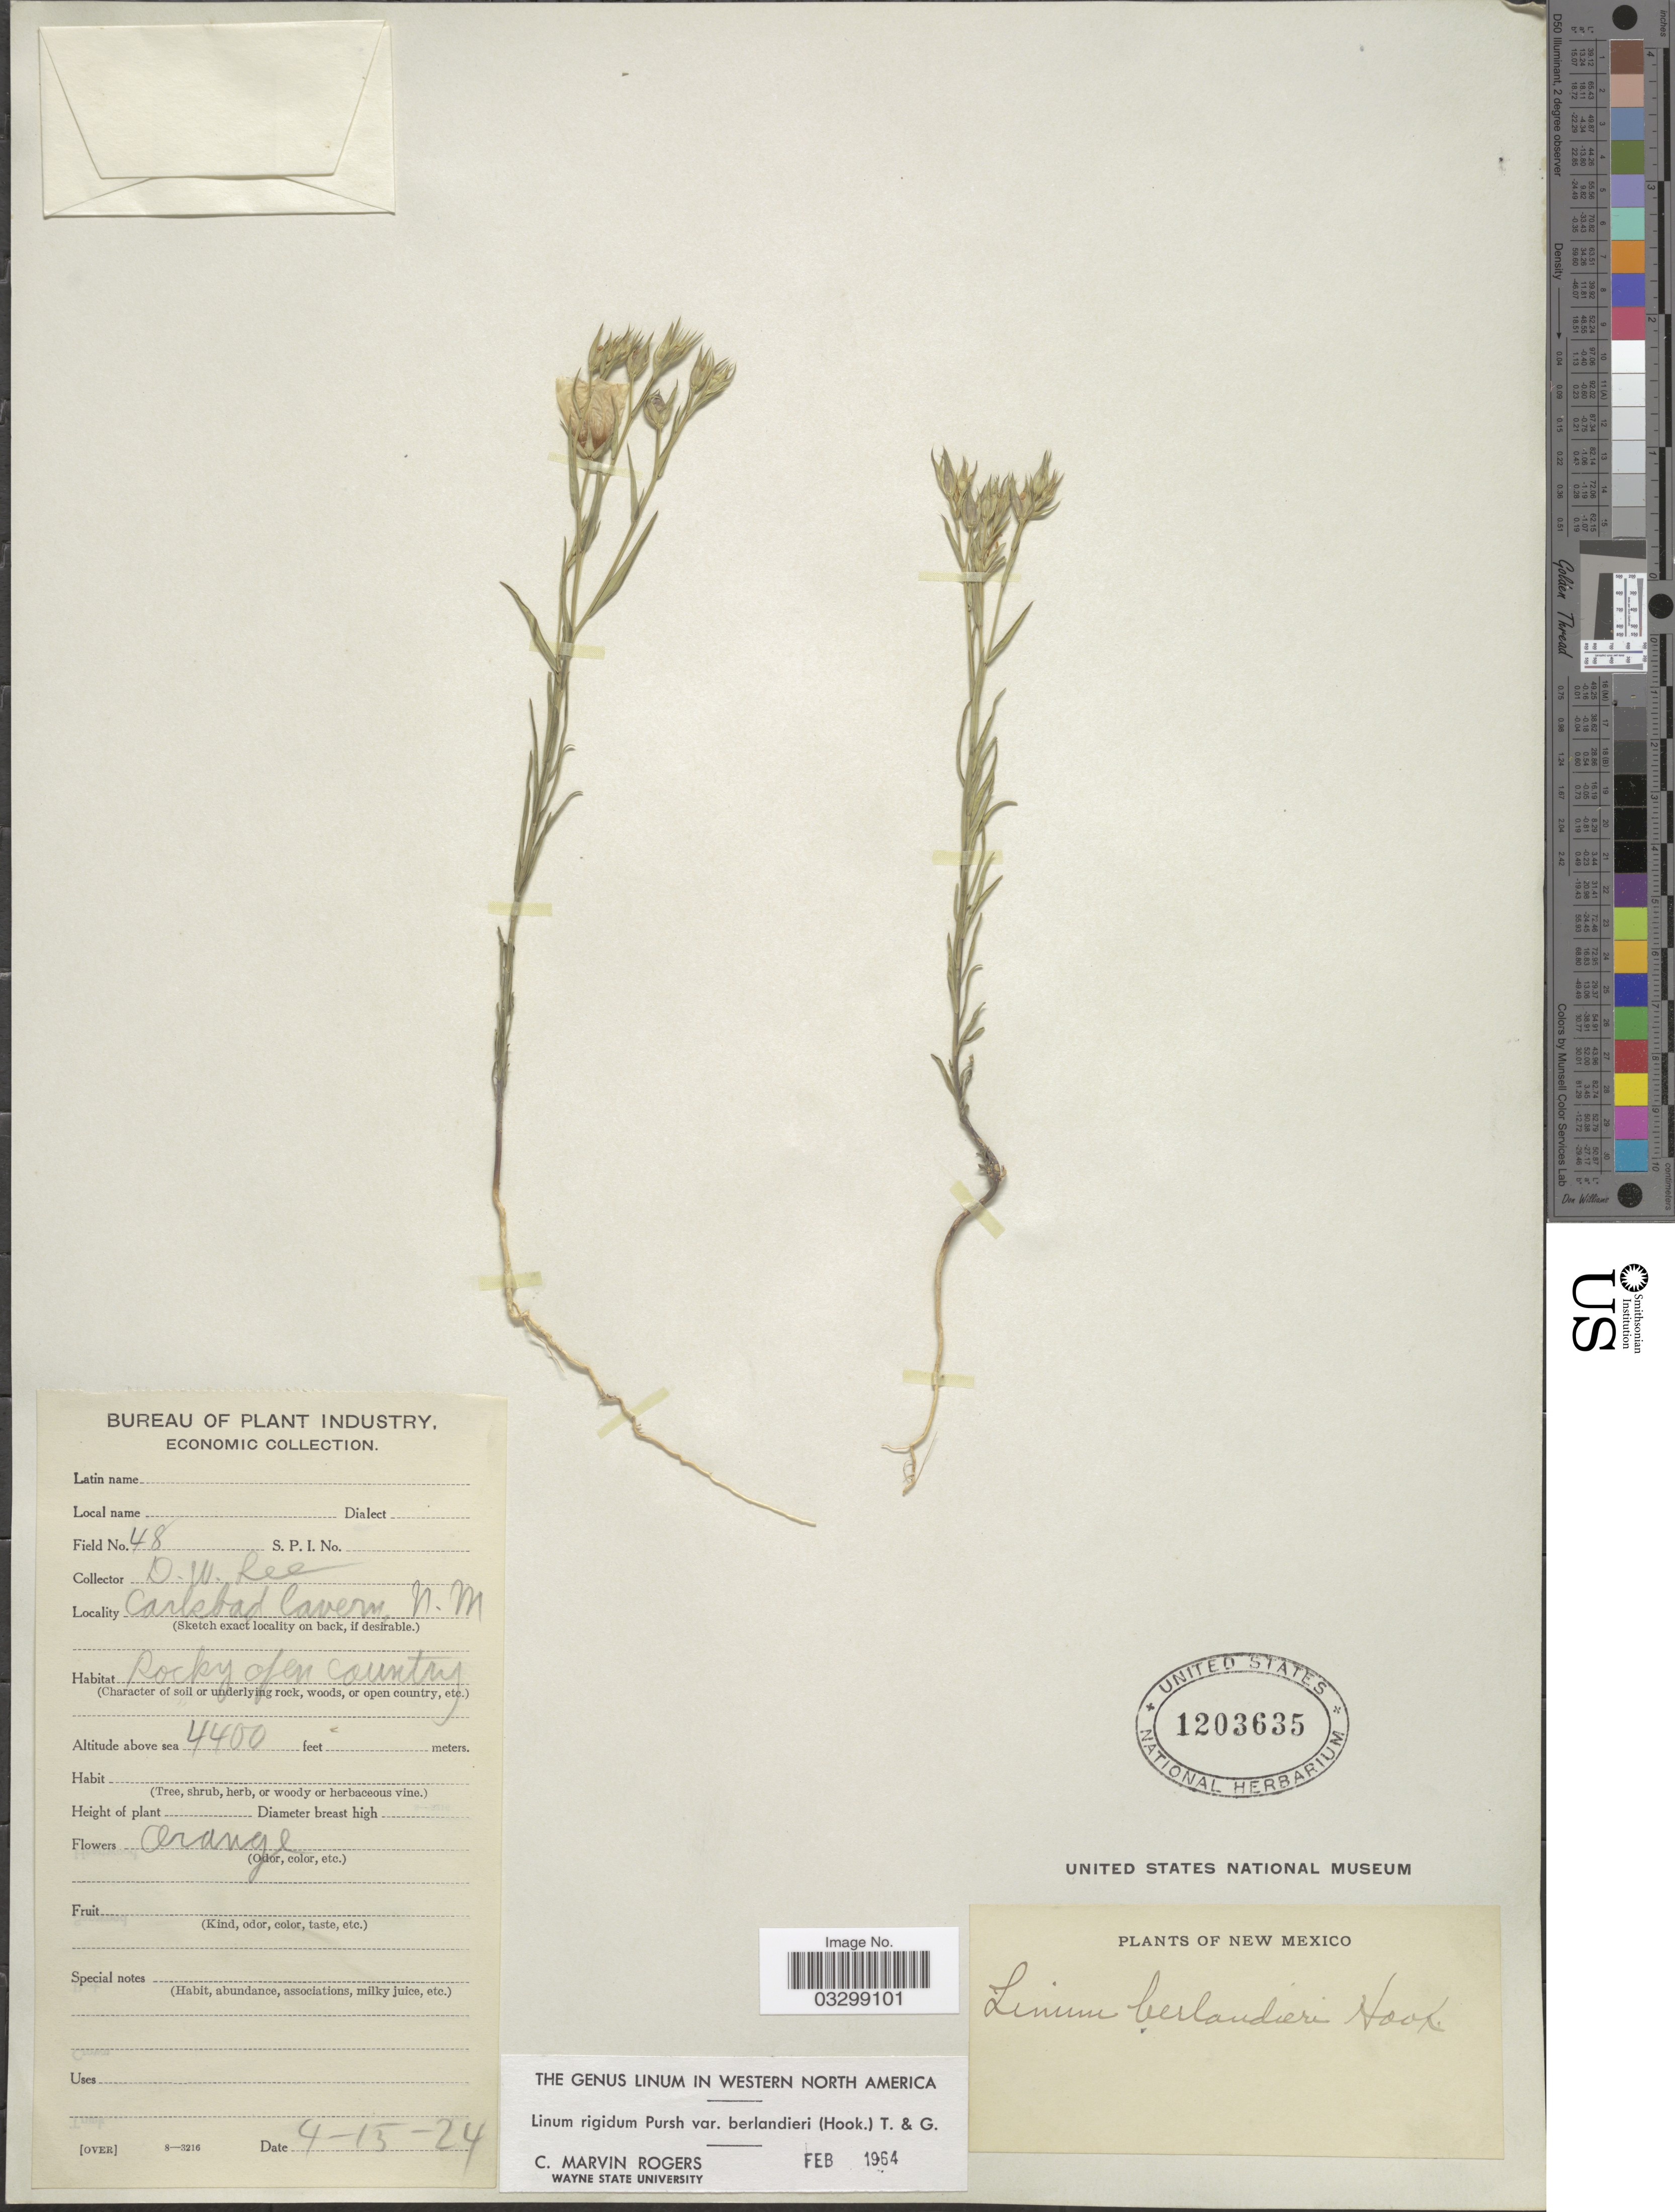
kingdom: Plantae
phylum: Tracheophyta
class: Magnoliopsida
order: Malpighiales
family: Linaceae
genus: Linum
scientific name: Linum rigidum var. berlandieri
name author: Pursh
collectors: D. Lee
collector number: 48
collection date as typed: Transcribed d/m/y: 15/4/24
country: United States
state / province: New Mexico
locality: Carlsbad Cavern.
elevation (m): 1341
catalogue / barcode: US 1203635